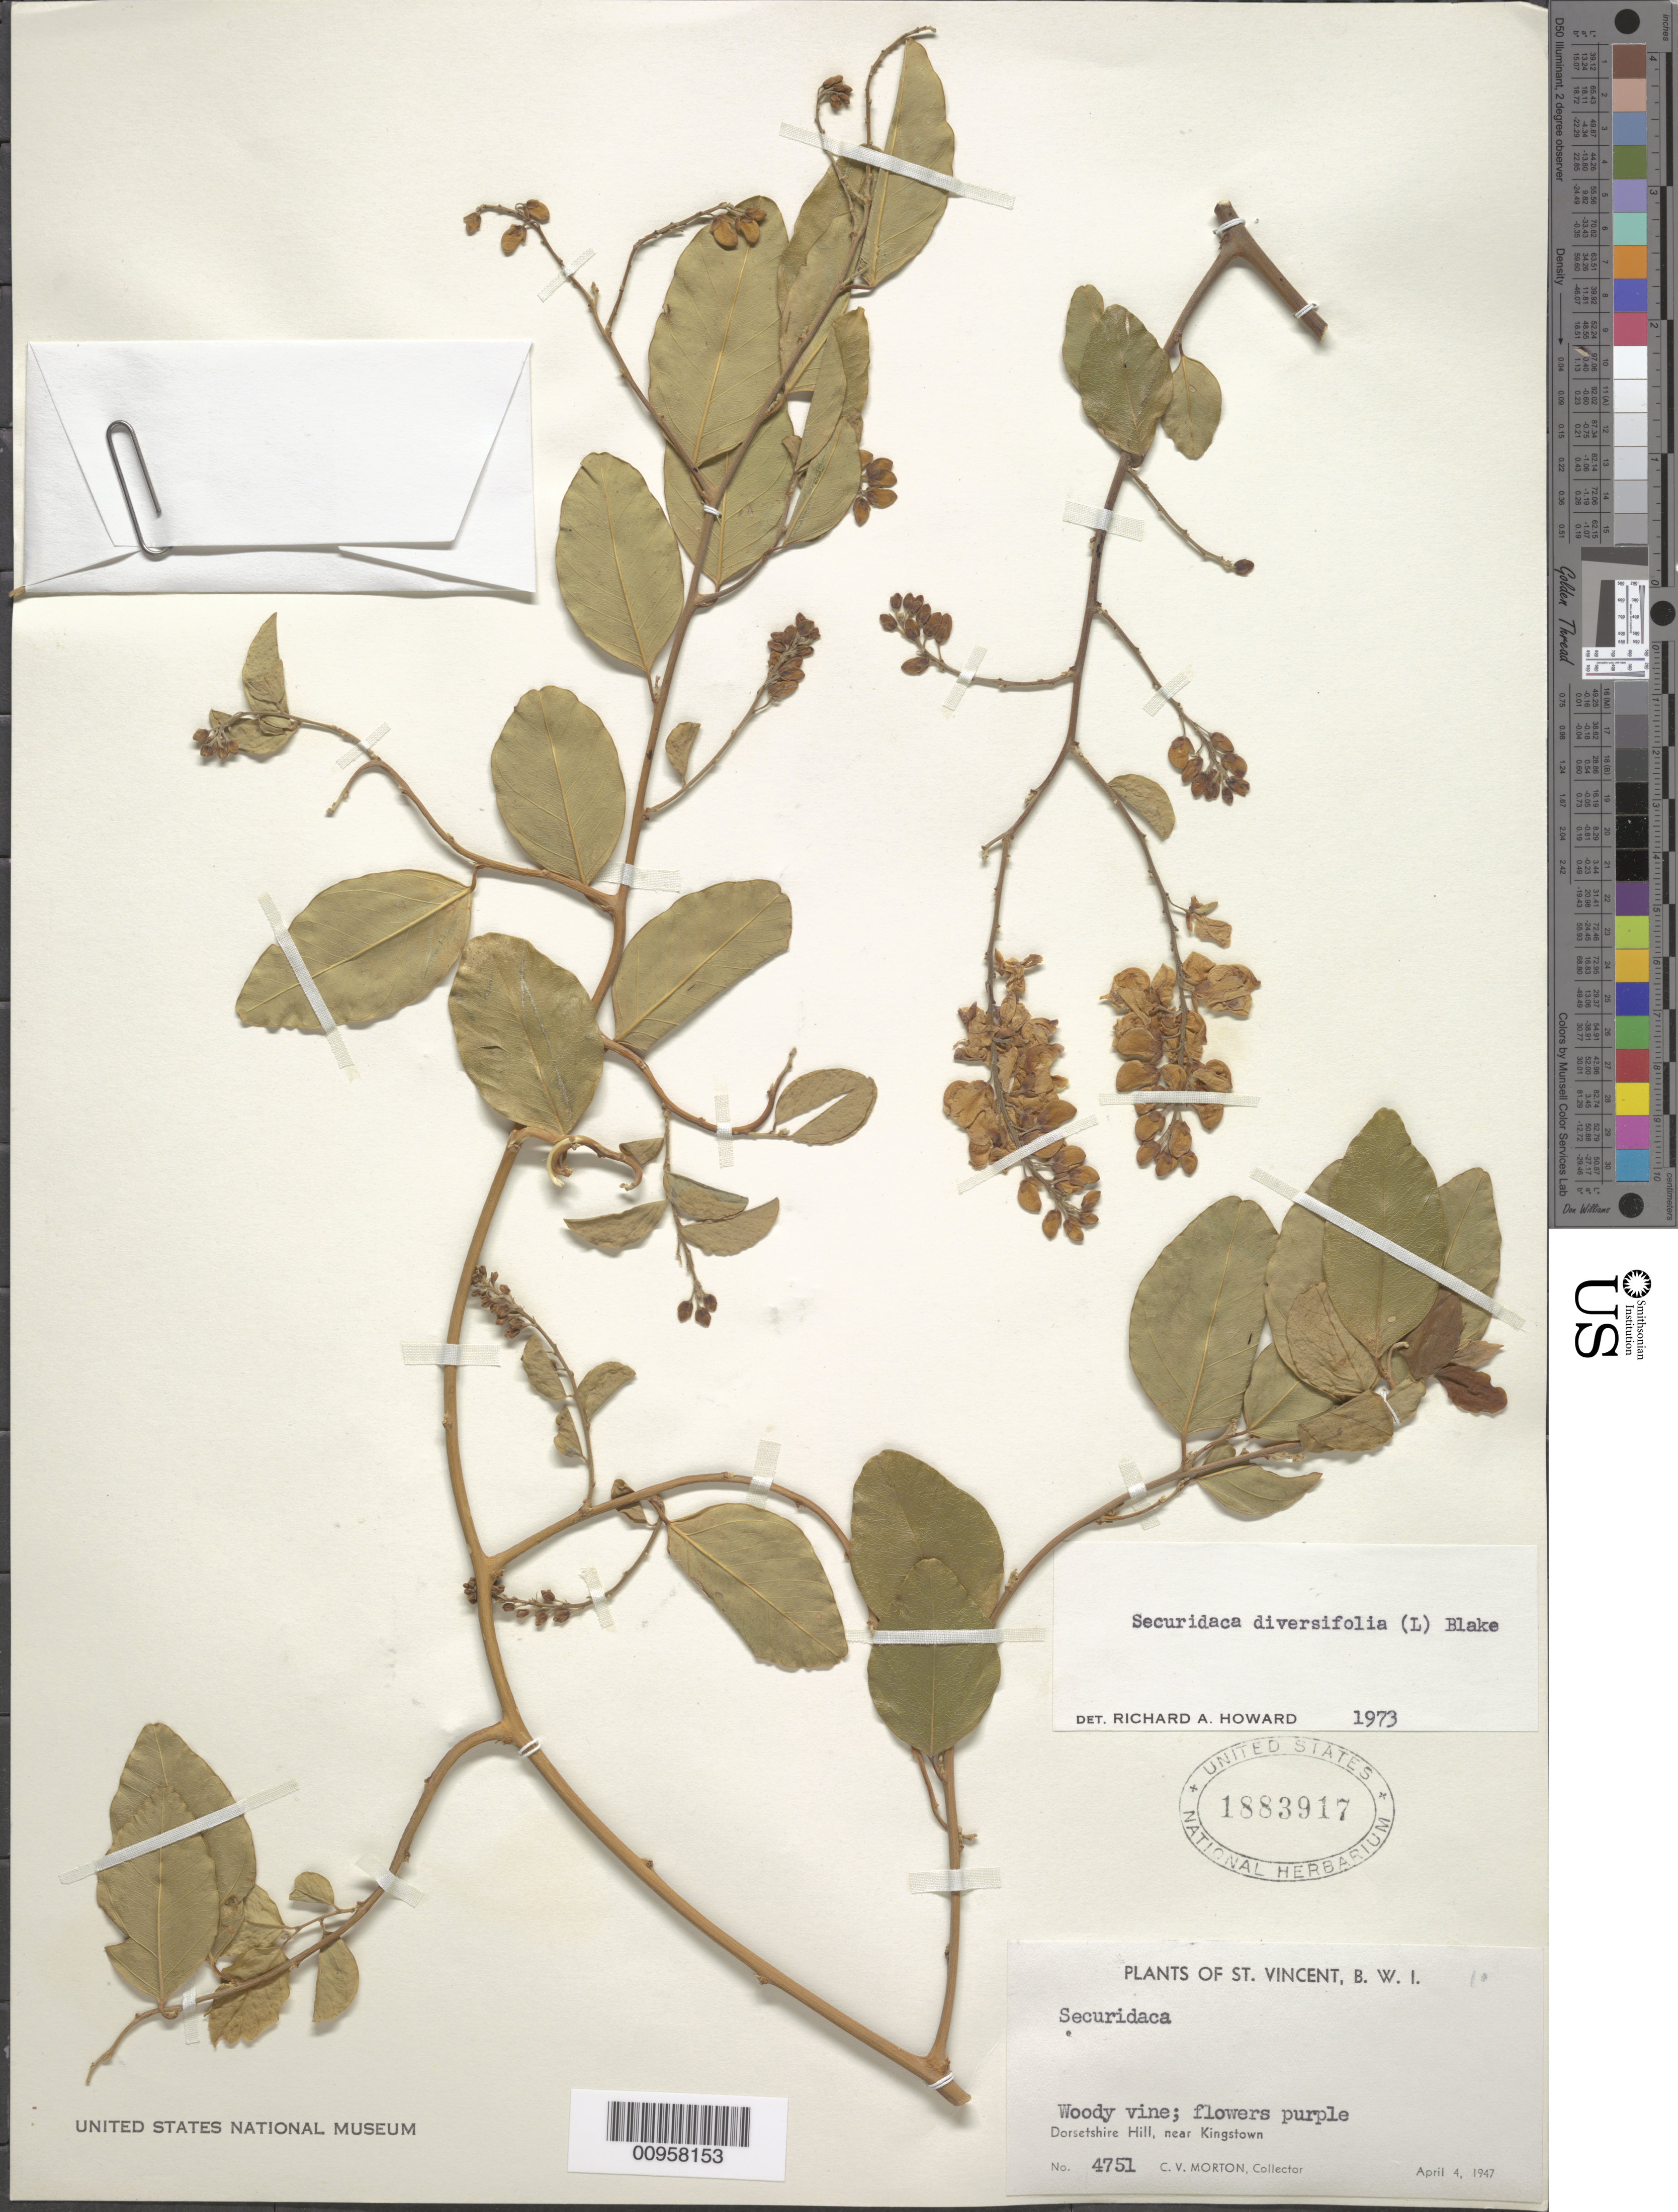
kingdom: Plantae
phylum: Tracheophyta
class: Magnoliopsida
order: Fabales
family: Polygalaceae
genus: Securidaca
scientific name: Securidaca diversifolia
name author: (L.) S.F. Blake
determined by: Howard, R. A.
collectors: C. V. Morton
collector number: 4751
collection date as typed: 04 Apr 1947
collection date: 1947-04-04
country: St. Vincent - Grenadines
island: St. Vincent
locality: Dorsetshire Hill, near Kingstown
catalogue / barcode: US 1883917